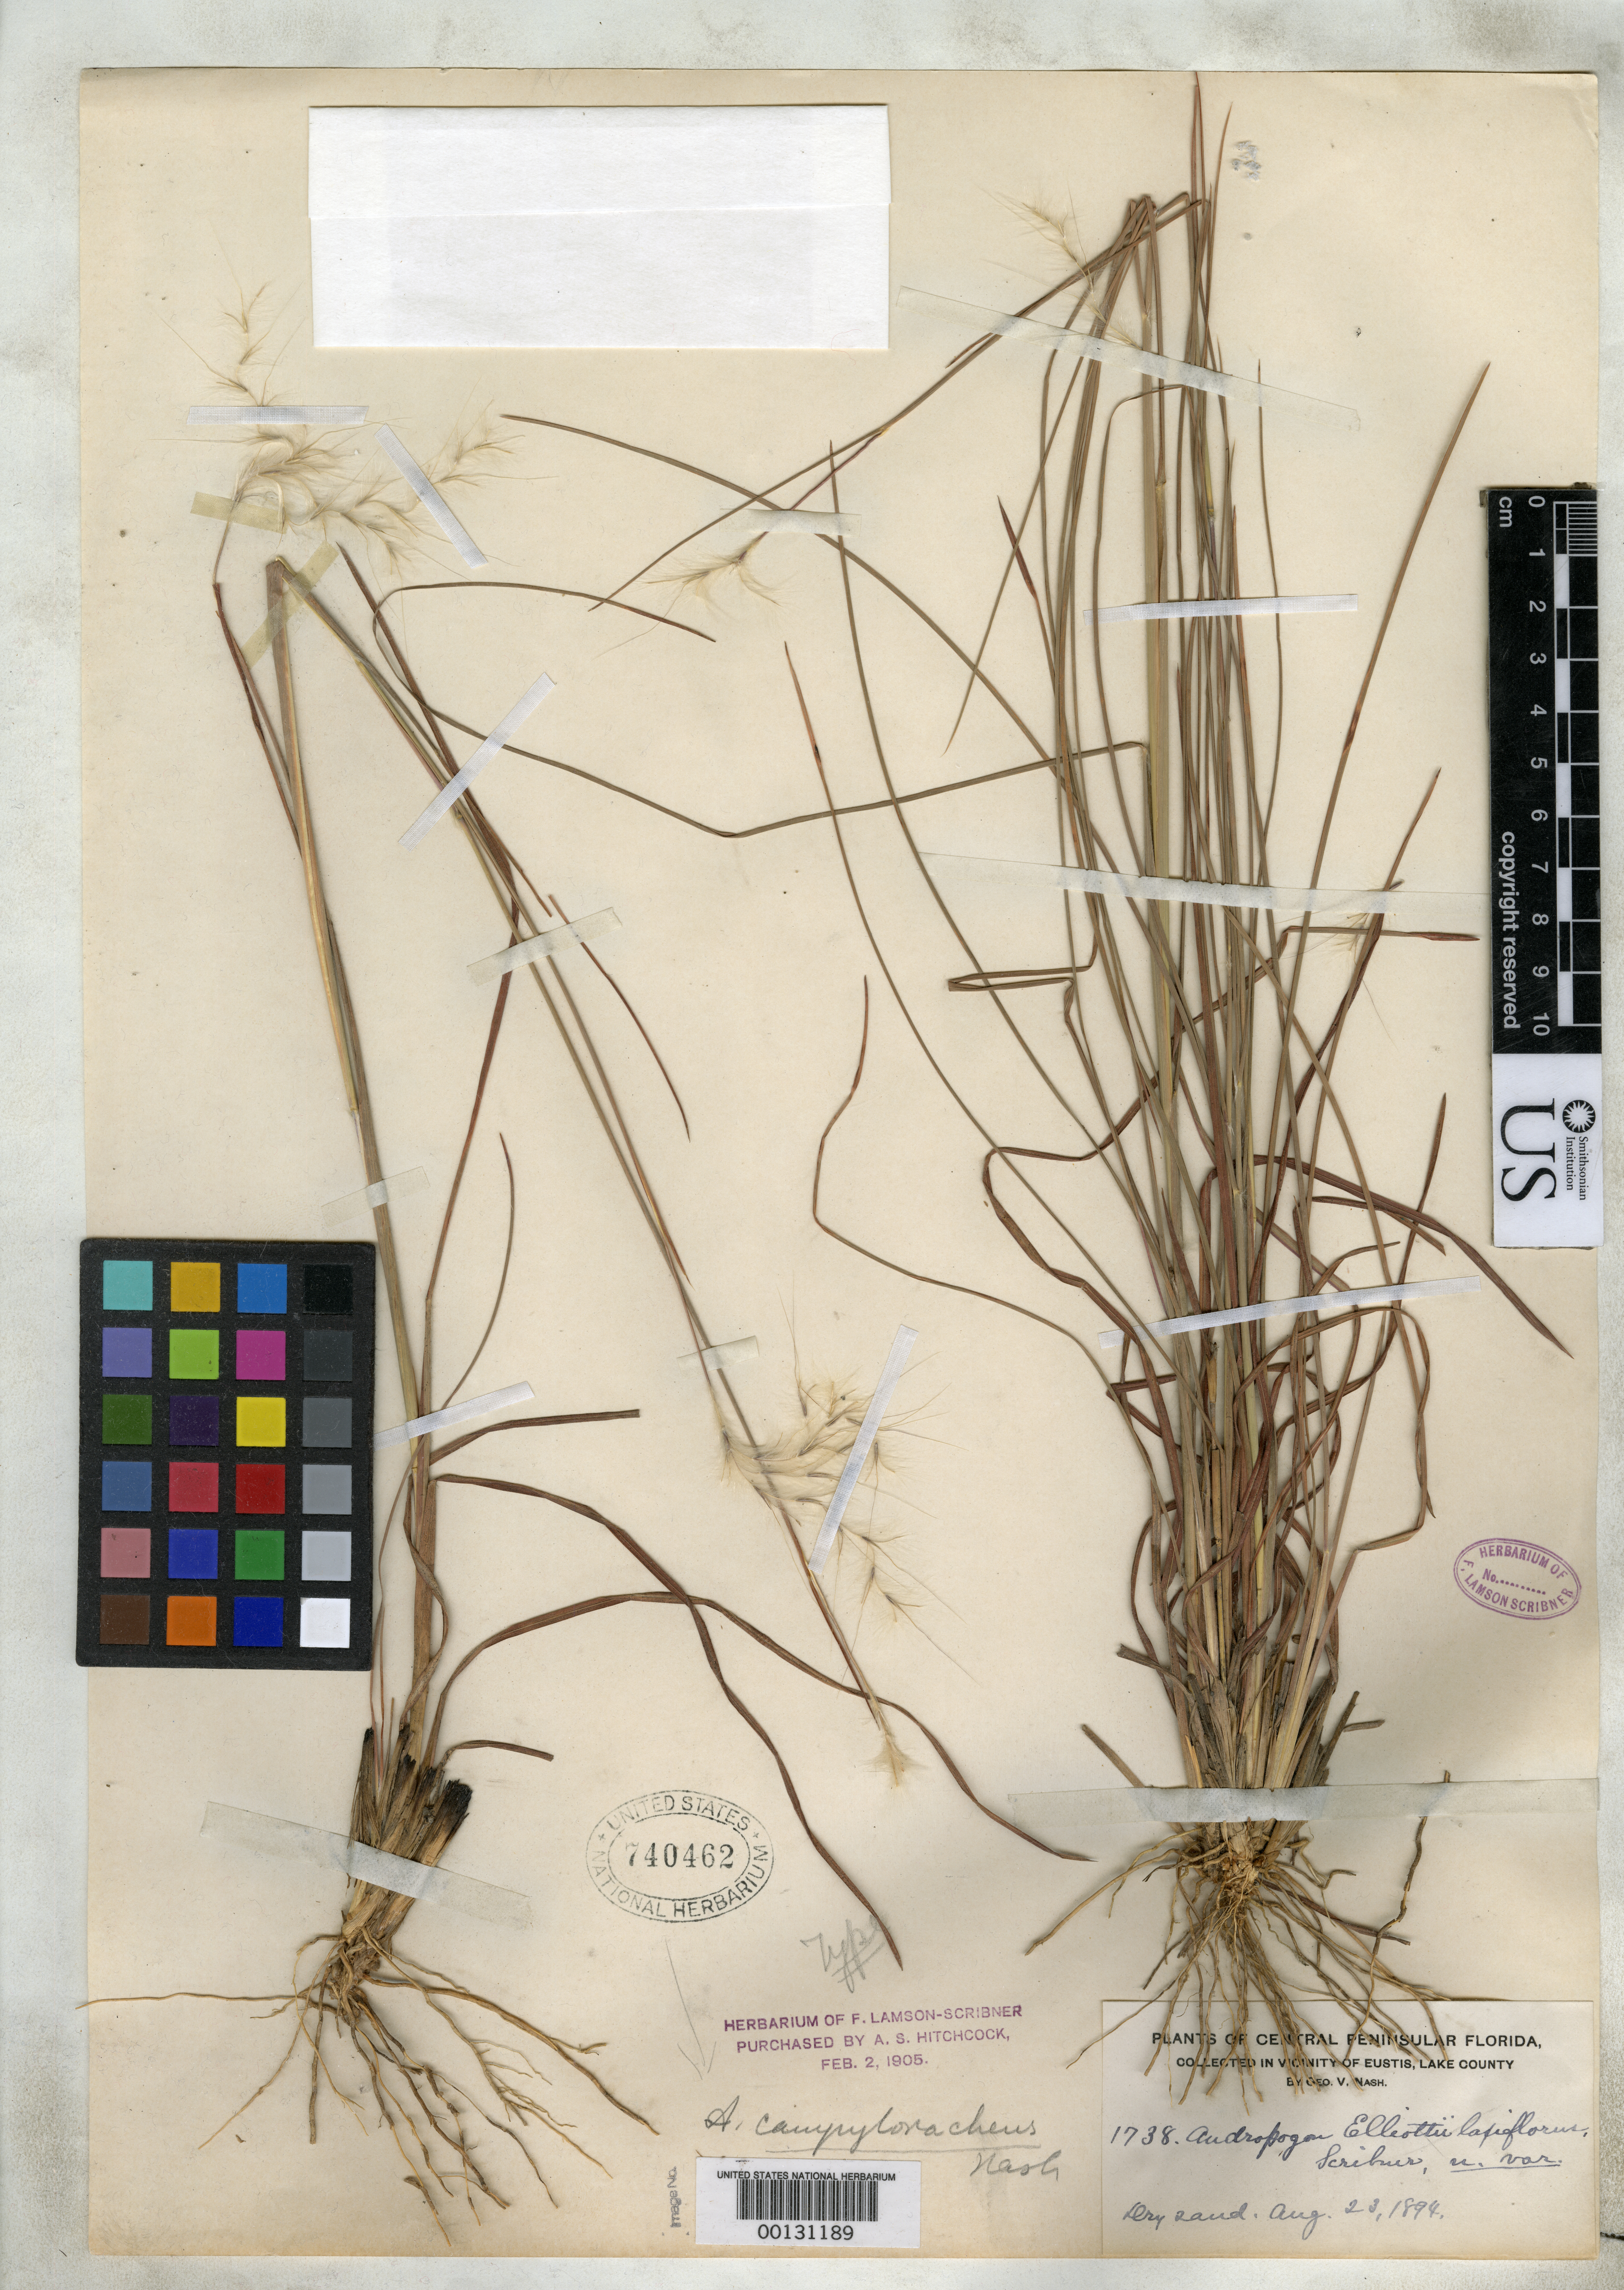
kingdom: Plantae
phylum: Tracheophyta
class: Liliopsida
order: Poales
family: Poaceae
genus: Andropogon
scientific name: Andropogon elliottii var. laxiflorus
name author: Scribn.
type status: Holotype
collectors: G. V. Nash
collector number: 1738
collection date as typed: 23 Aug 1894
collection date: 1894-08-23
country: United States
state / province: Florida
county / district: Lake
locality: Eustis.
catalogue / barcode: US 740462